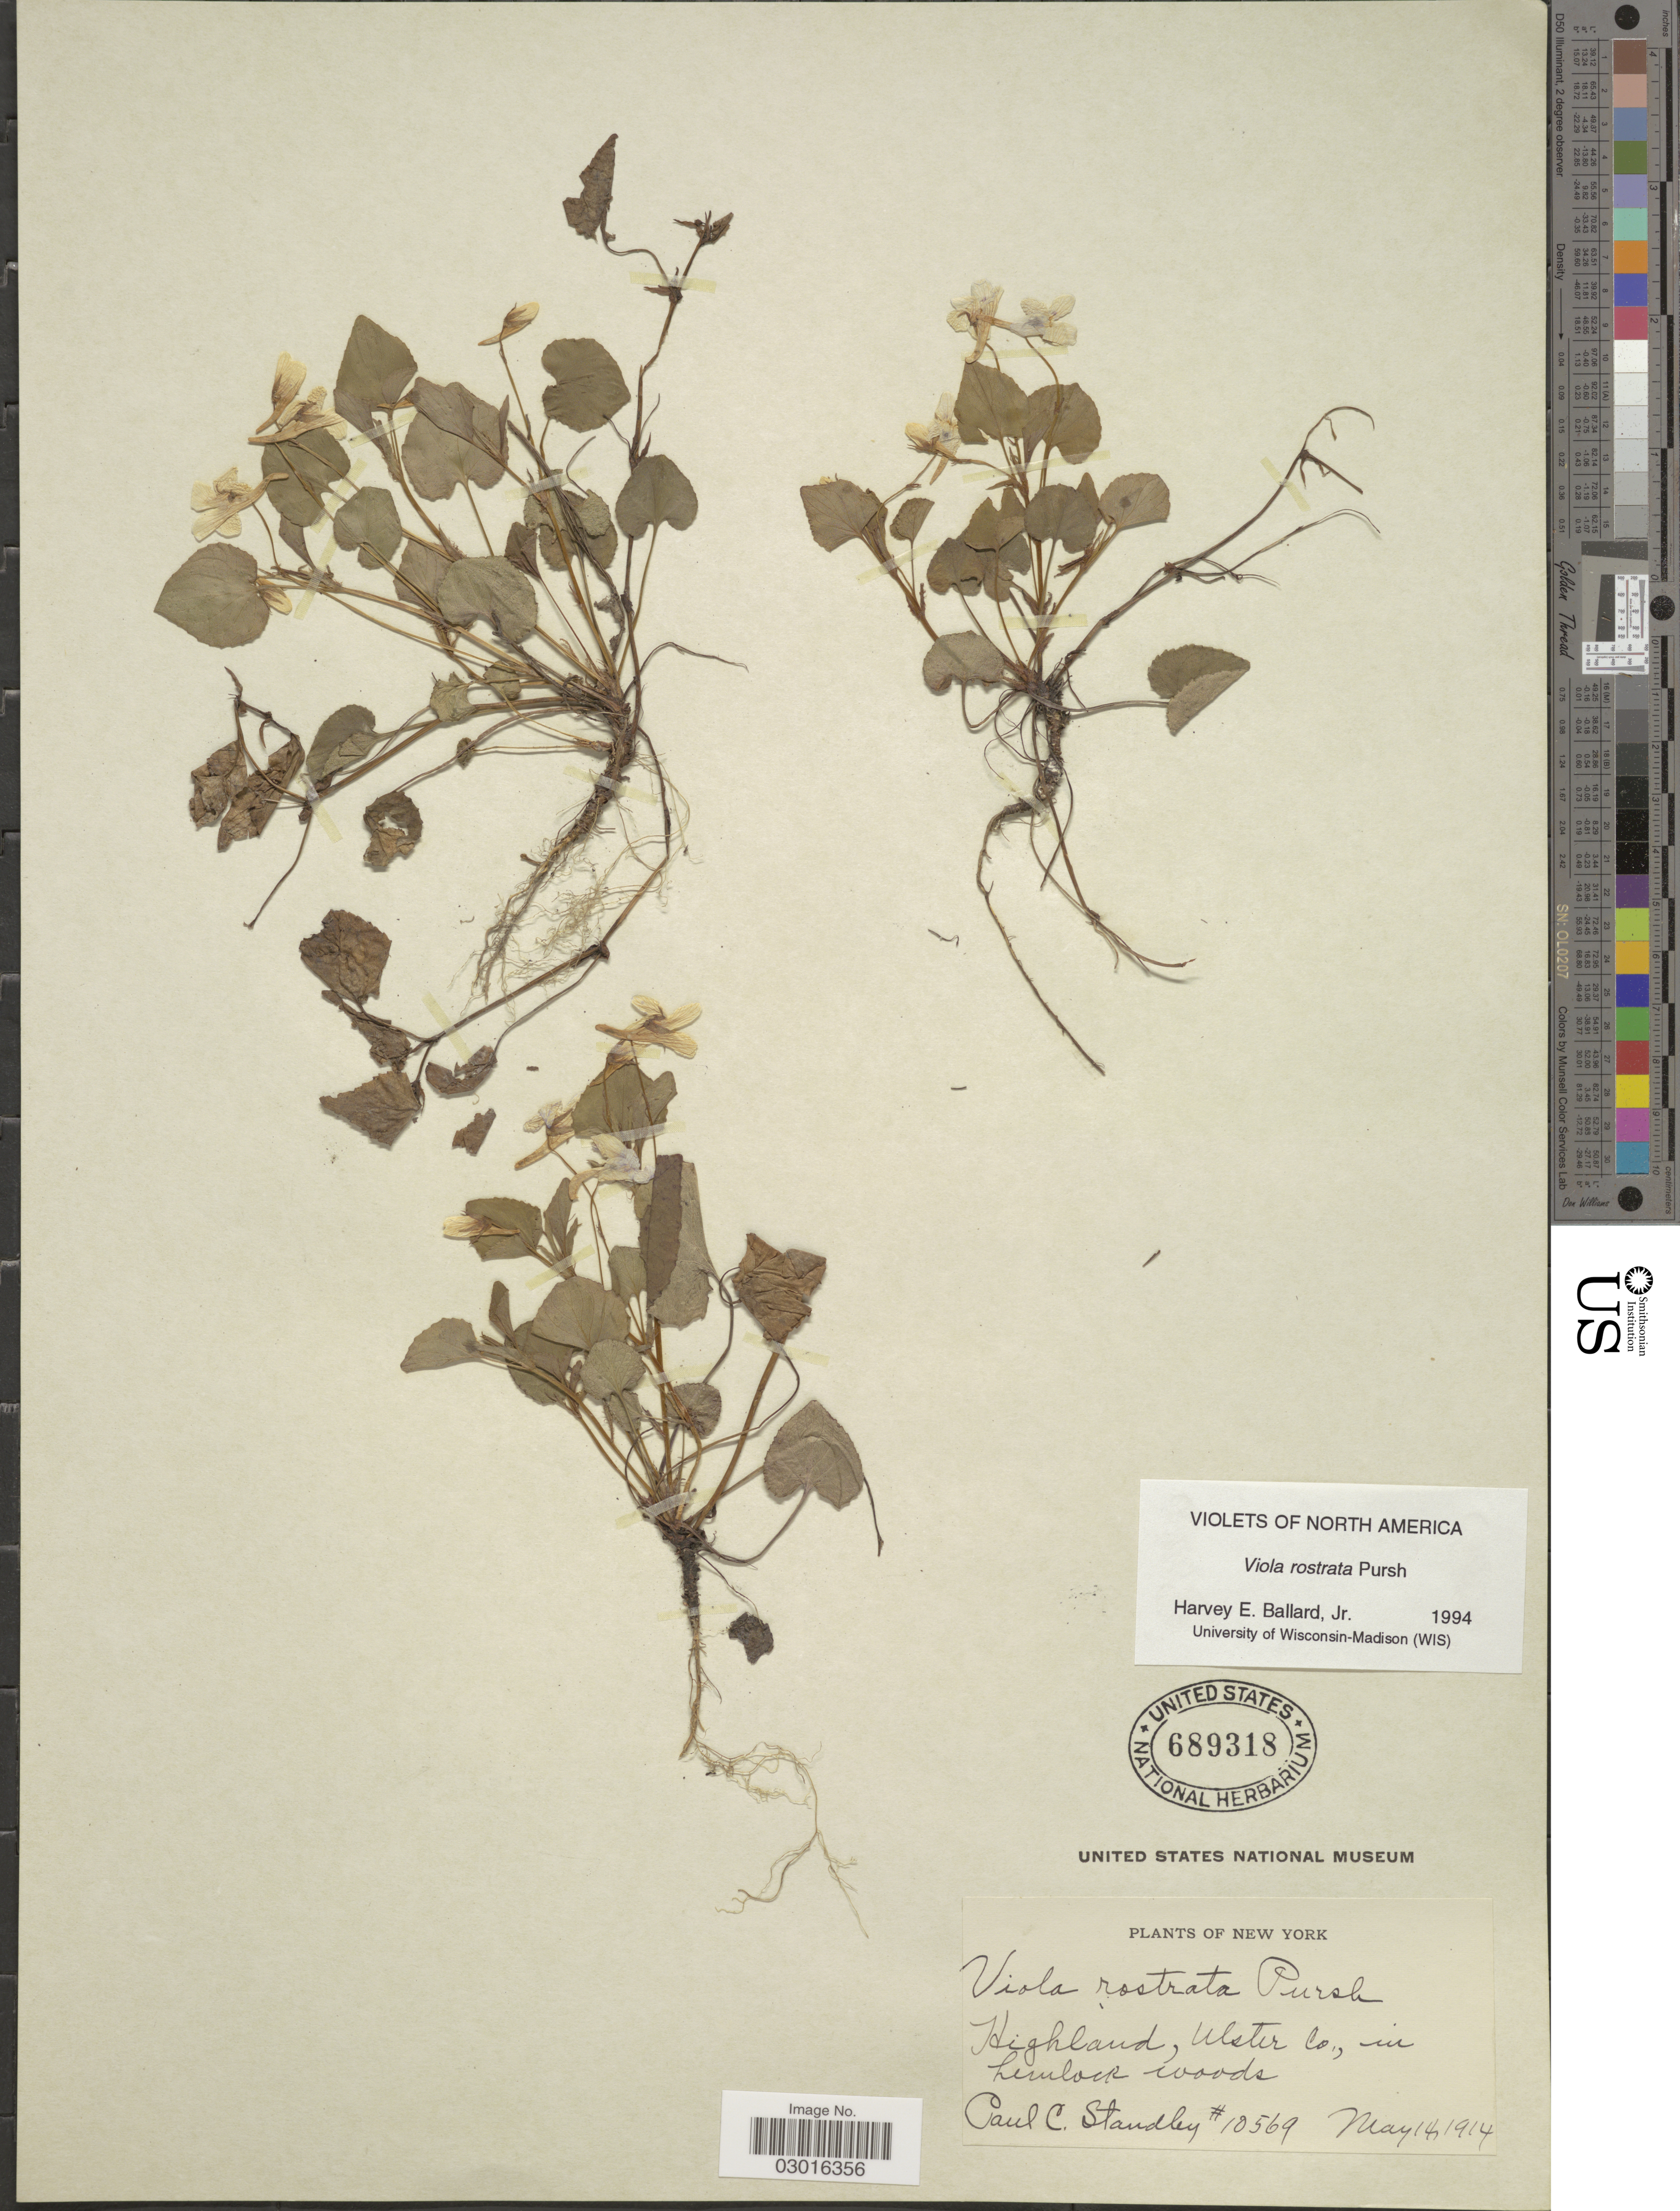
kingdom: Plantae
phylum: Tracheophyta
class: Magnoliopsida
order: Malpighiales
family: Violaceae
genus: Viola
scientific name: Viola rostrata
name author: Pursh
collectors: P. C. Standley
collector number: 10569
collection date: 1914-05-14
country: United States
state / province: New York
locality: Highland, Ulster Co., in hemlock woods.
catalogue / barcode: US 689318